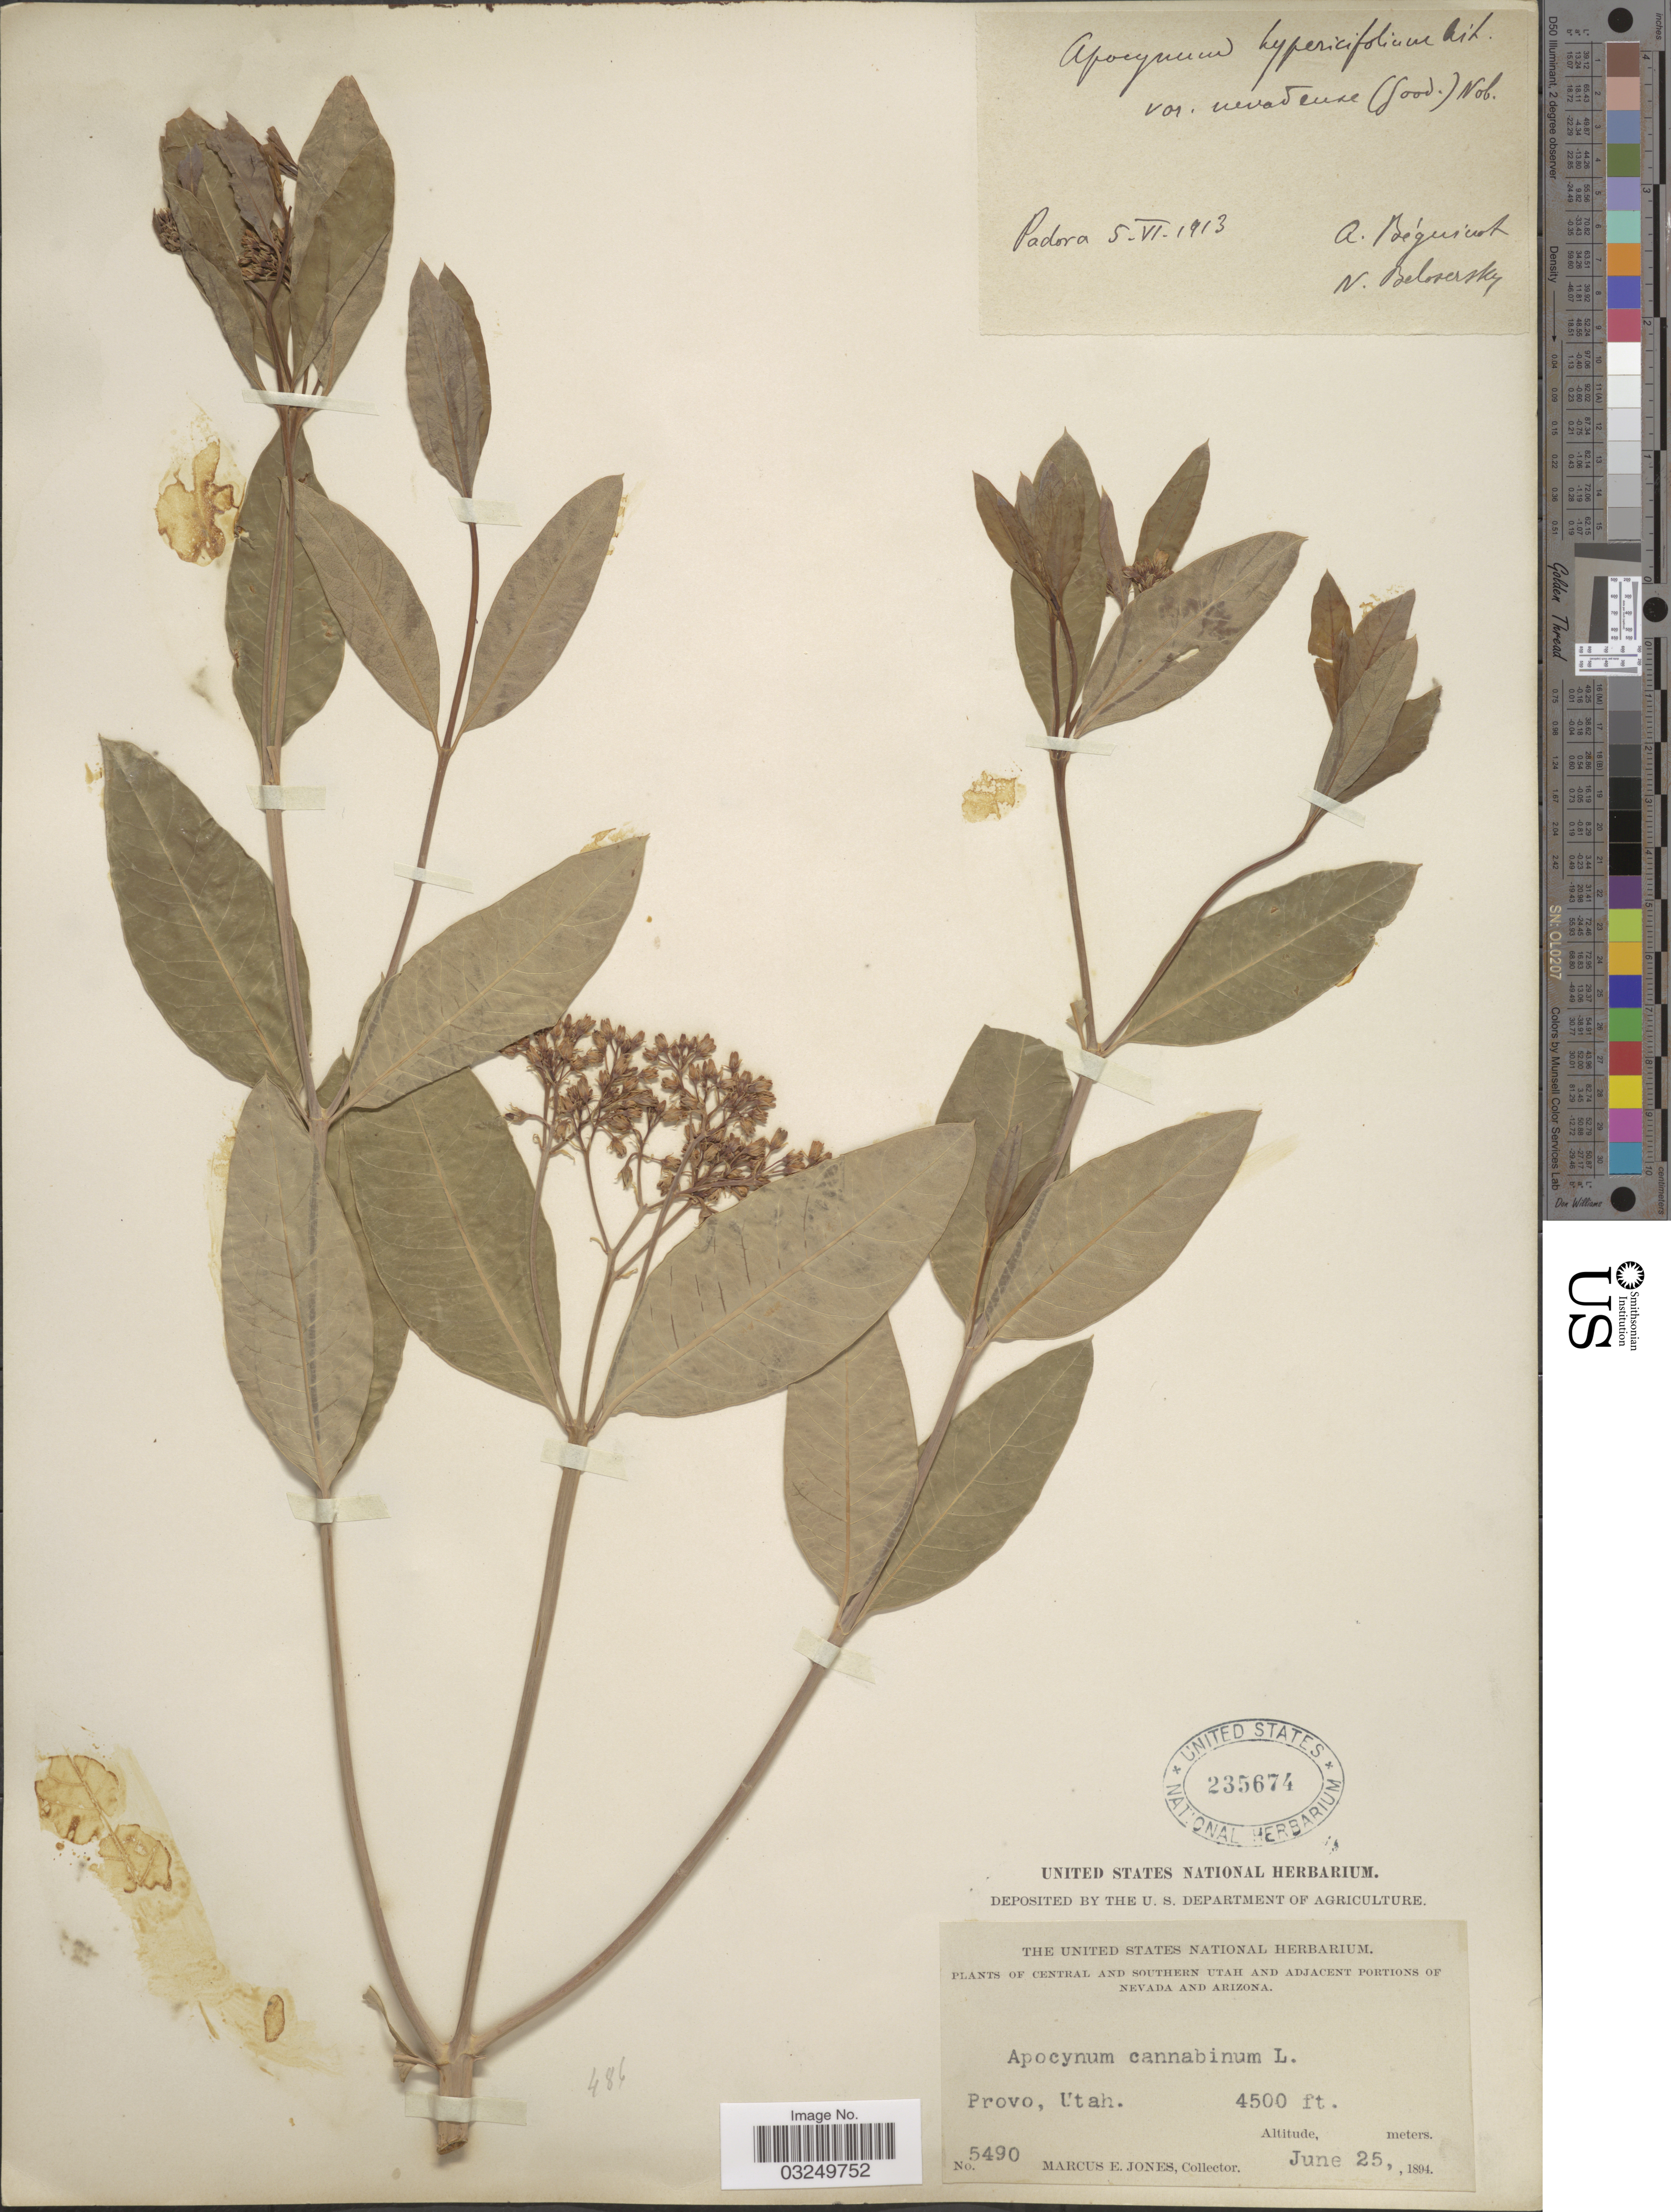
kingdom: Plantae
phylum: Tracheophyta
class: Magnoliopsida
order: Gentianales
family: Apocynaceae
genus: Apocynum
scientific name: Apocynum cannabinum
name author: L.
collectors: M. E. Jones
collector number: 5490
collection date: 1894-06-25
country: United States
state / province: Utah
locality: Central and Southern Utah. Provo.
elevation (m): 1372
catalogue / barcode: US 235674